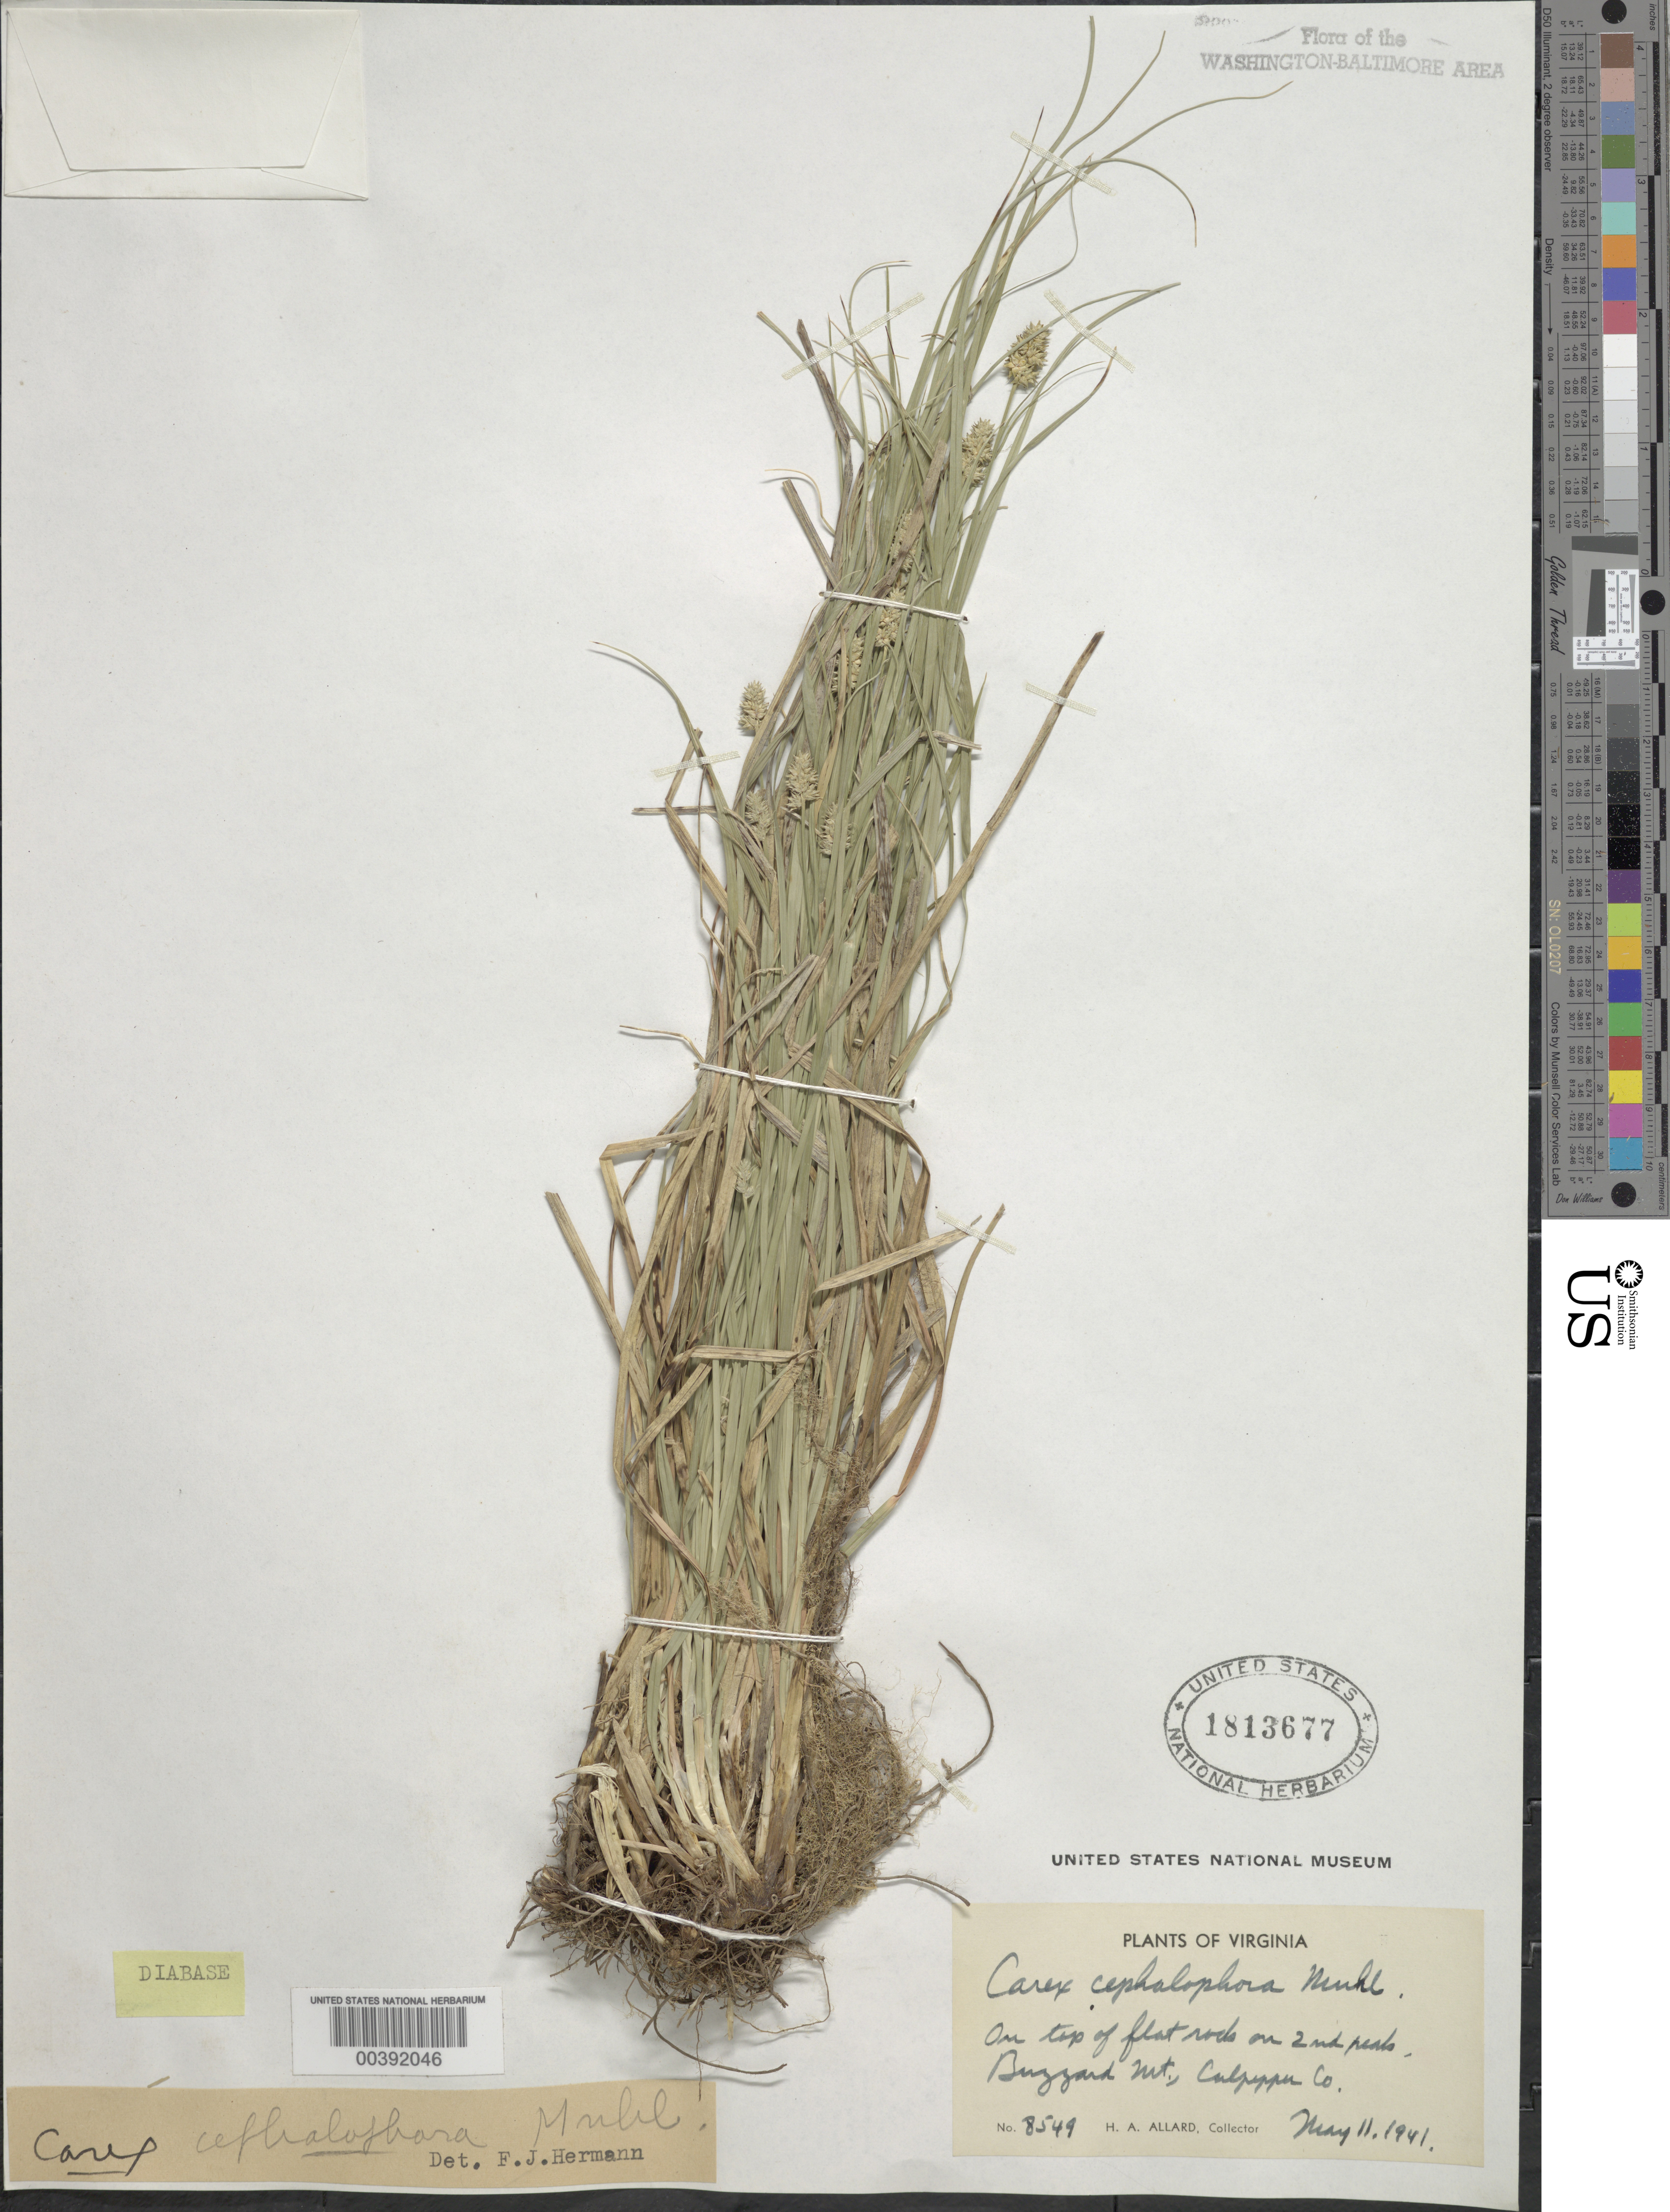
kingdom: Plantae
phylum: Tracheophyta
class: Liliopsida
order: Poales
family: Cyperaceae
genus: Carex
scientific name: Carex cephalophora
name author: Muhl. ex Willd.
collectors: H. A. Allard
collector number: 8549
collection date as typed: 11 May 1941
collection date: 1941-05-11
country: United States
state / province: Virginia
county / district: Culpeper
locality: Buzzard Mountain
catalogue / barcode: US 1813677